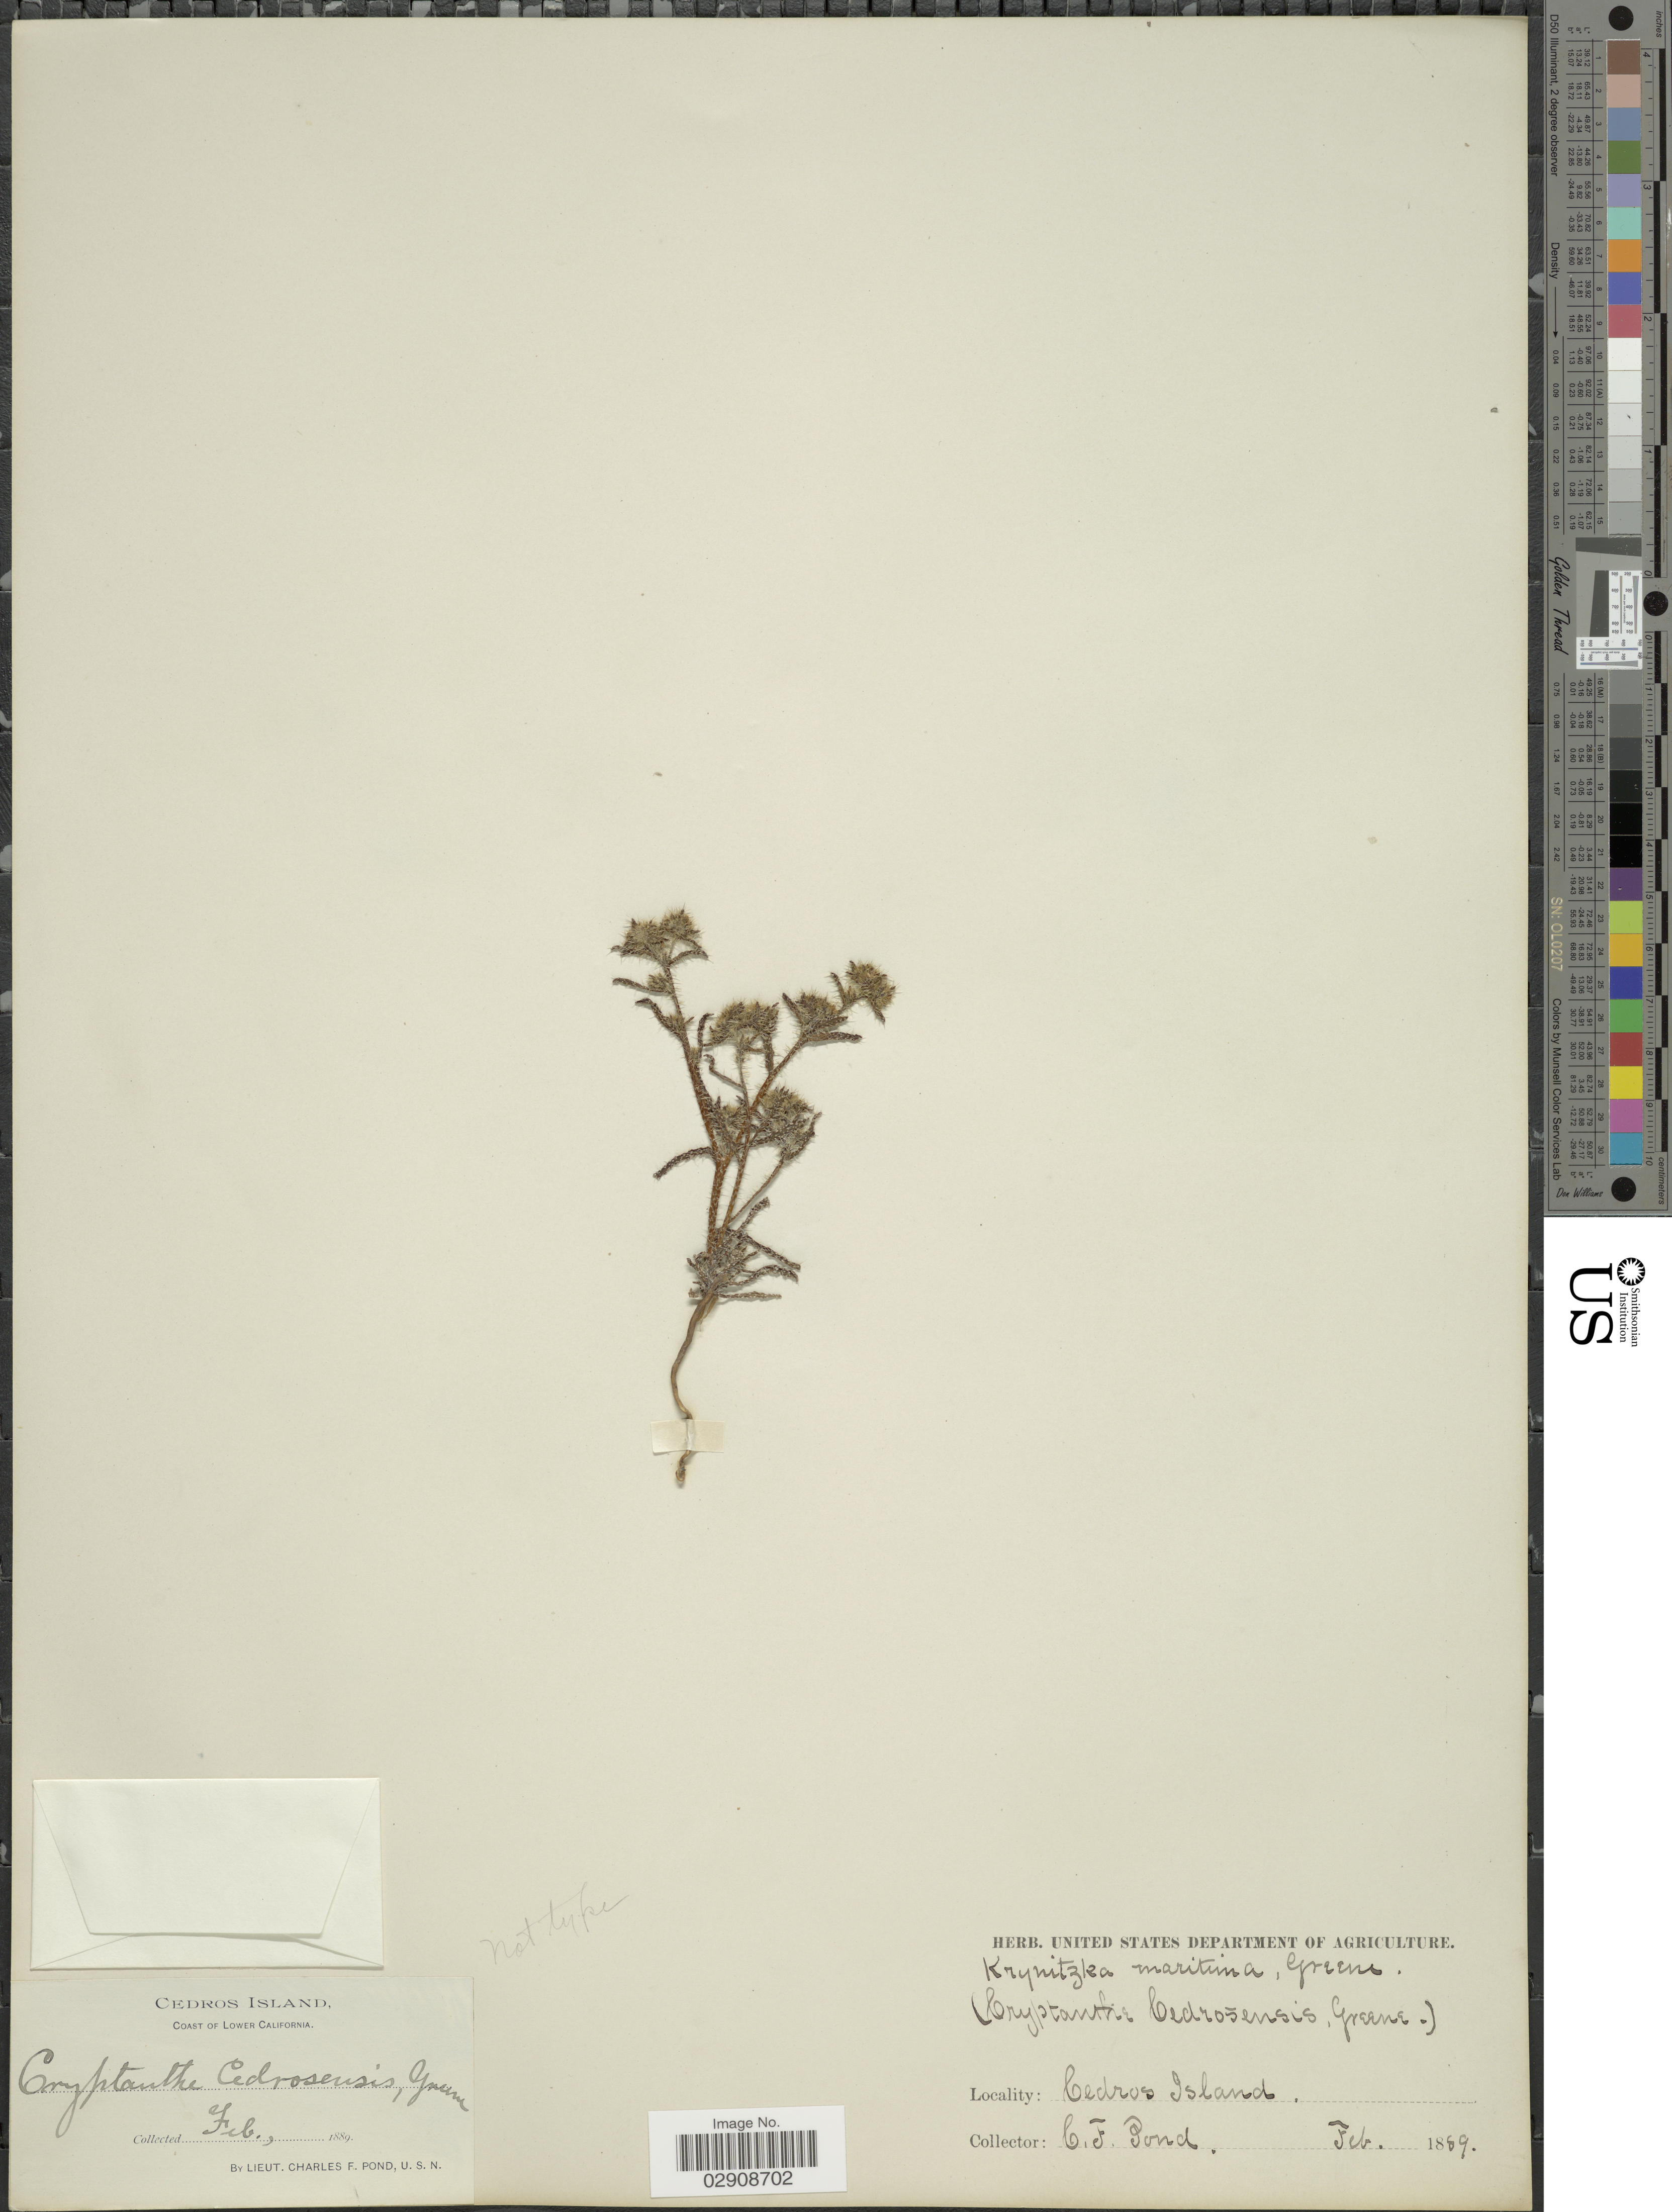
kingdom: Plantae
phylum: Tracheophyta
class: Magnoliopsida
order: Boraginales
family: Boraginaceae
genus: Cryptantha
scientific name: Cryptantha cedrosensis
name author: S.W. Greene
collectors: C. Pond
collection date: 1889-02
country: Mexico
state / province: Baja California Norte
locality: Cedros Island. Coast of Lower California.